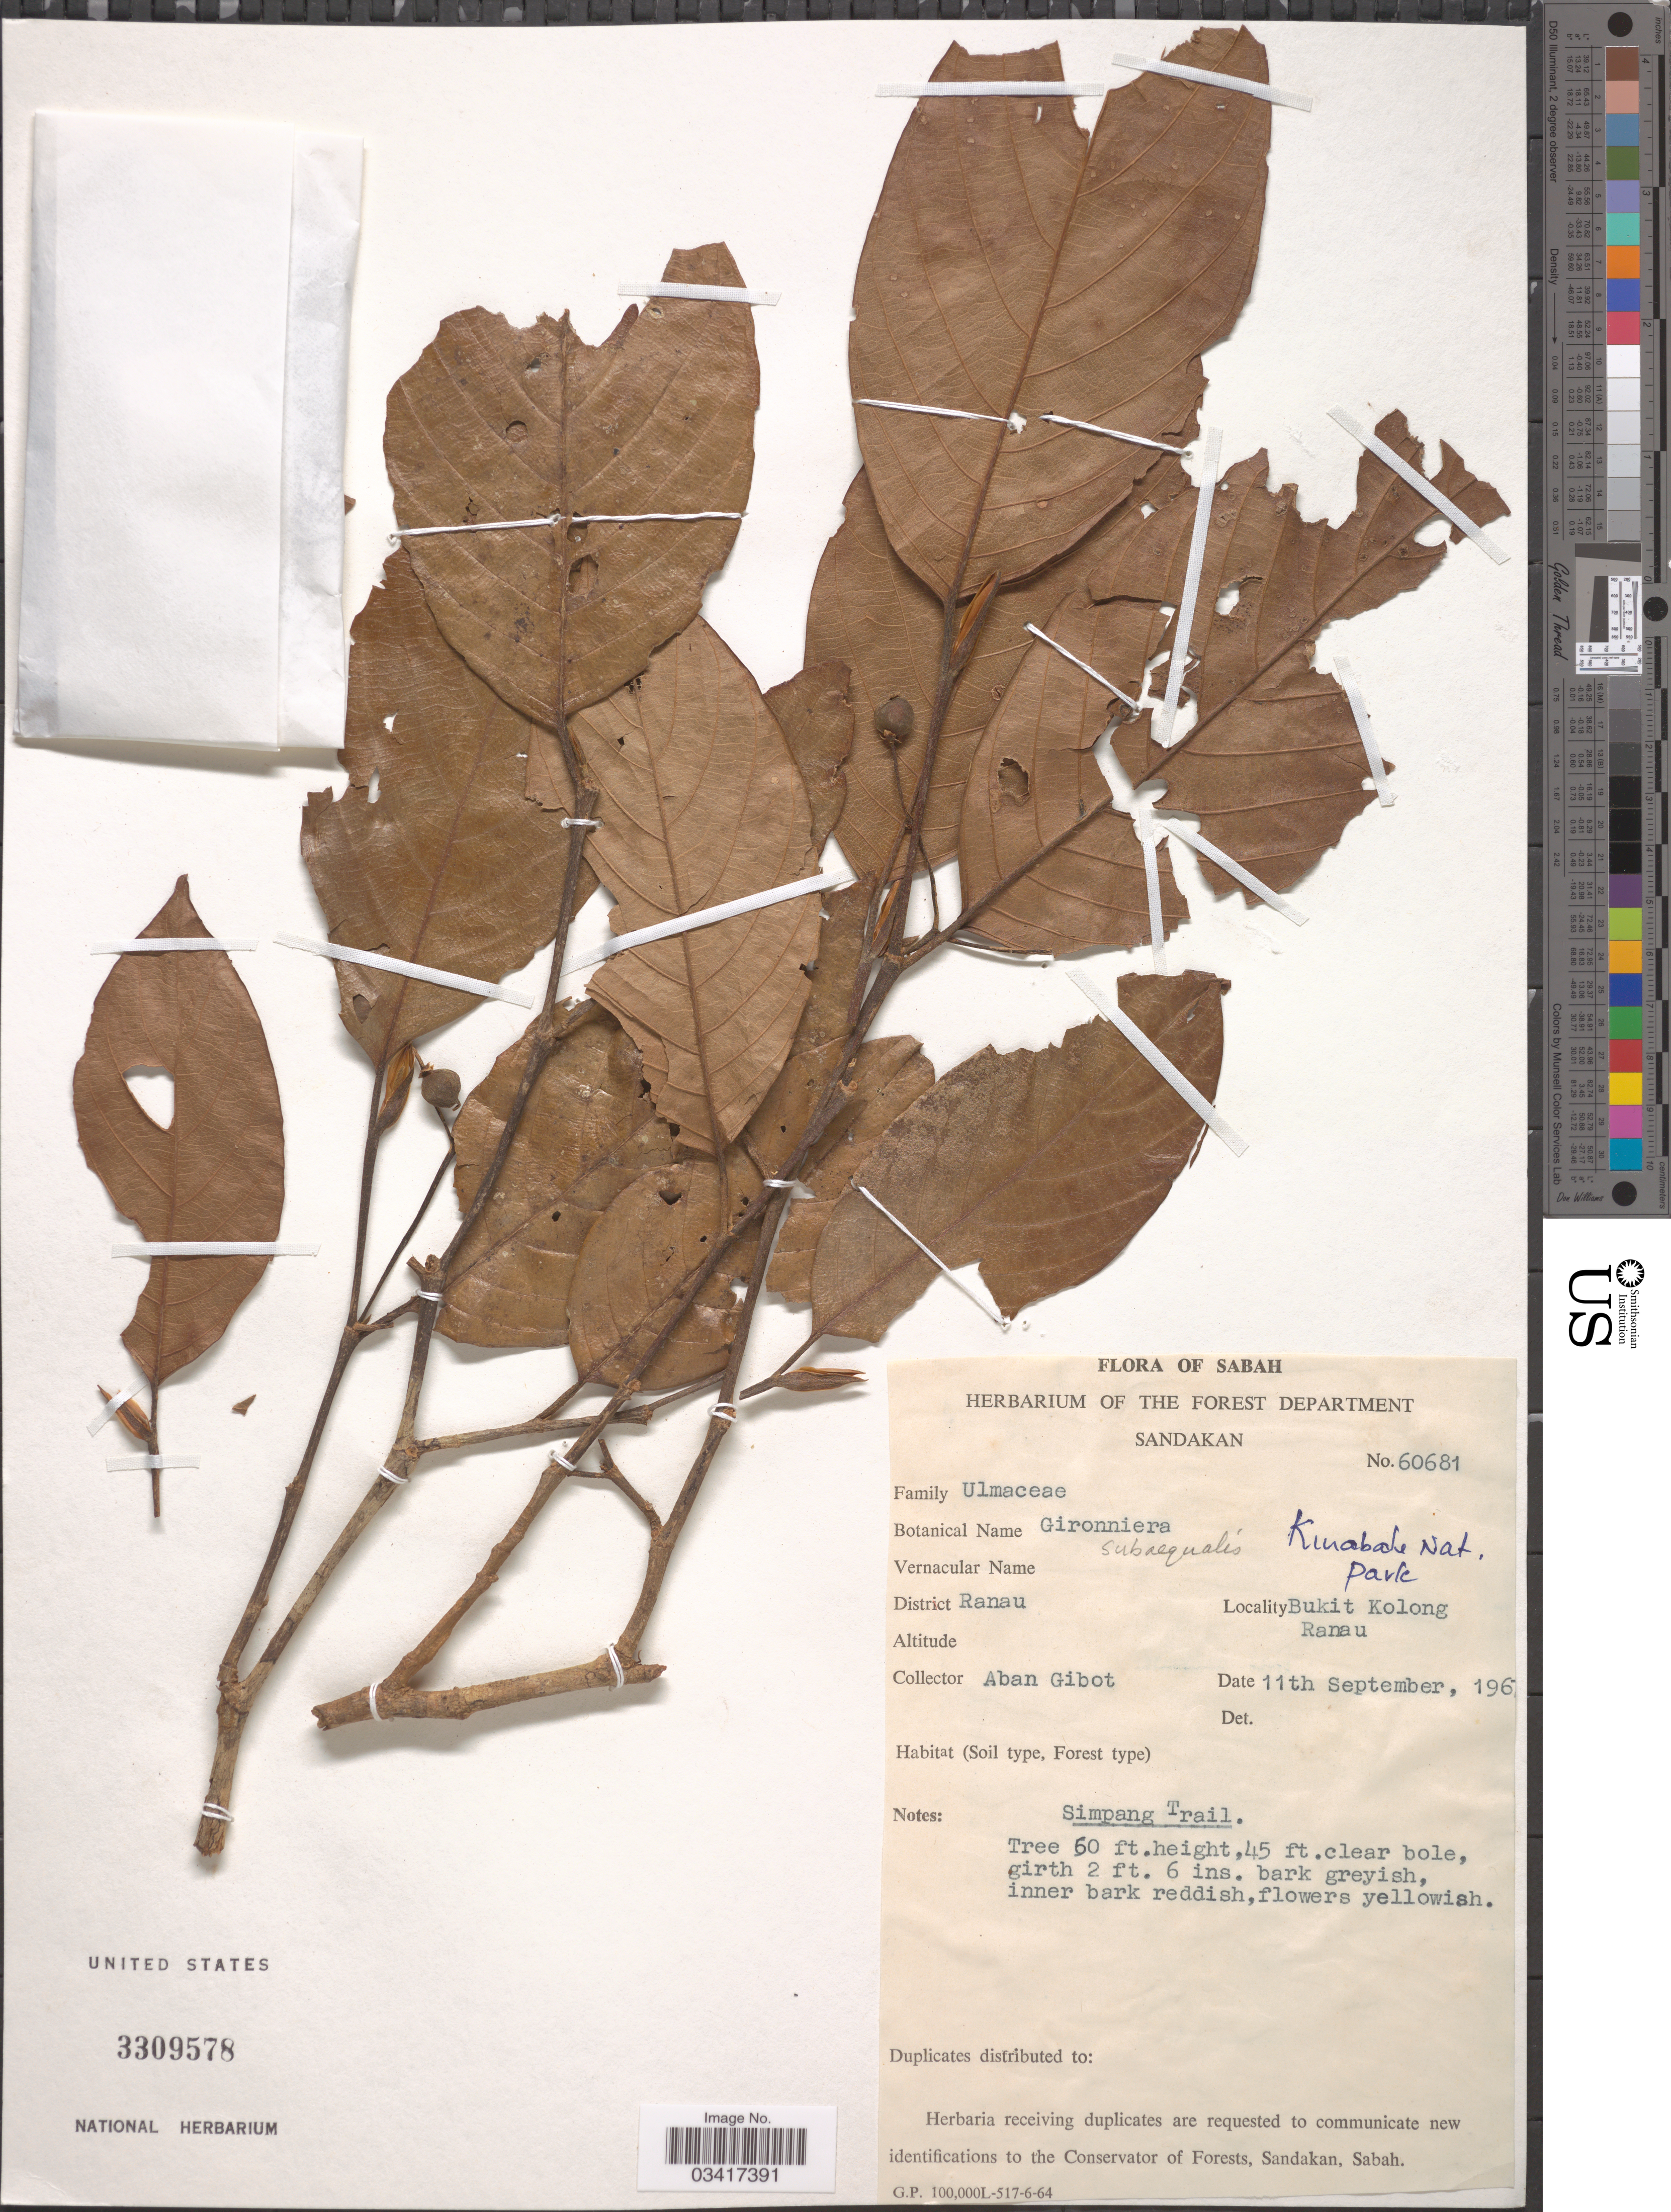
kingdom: Plantae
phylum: Tracheophyta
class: Magnoliopsida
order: Rosales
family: Cannabaceae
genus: Gironniera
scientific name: Gironniera subaequalis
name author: Planch.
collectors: A. Gibot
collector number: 60681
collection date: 1967-09-11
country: Malaysia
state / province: Sabah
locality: District Ranau, Bukit Kolong Ranau. Simpang Trail.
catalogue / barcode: US 3309578